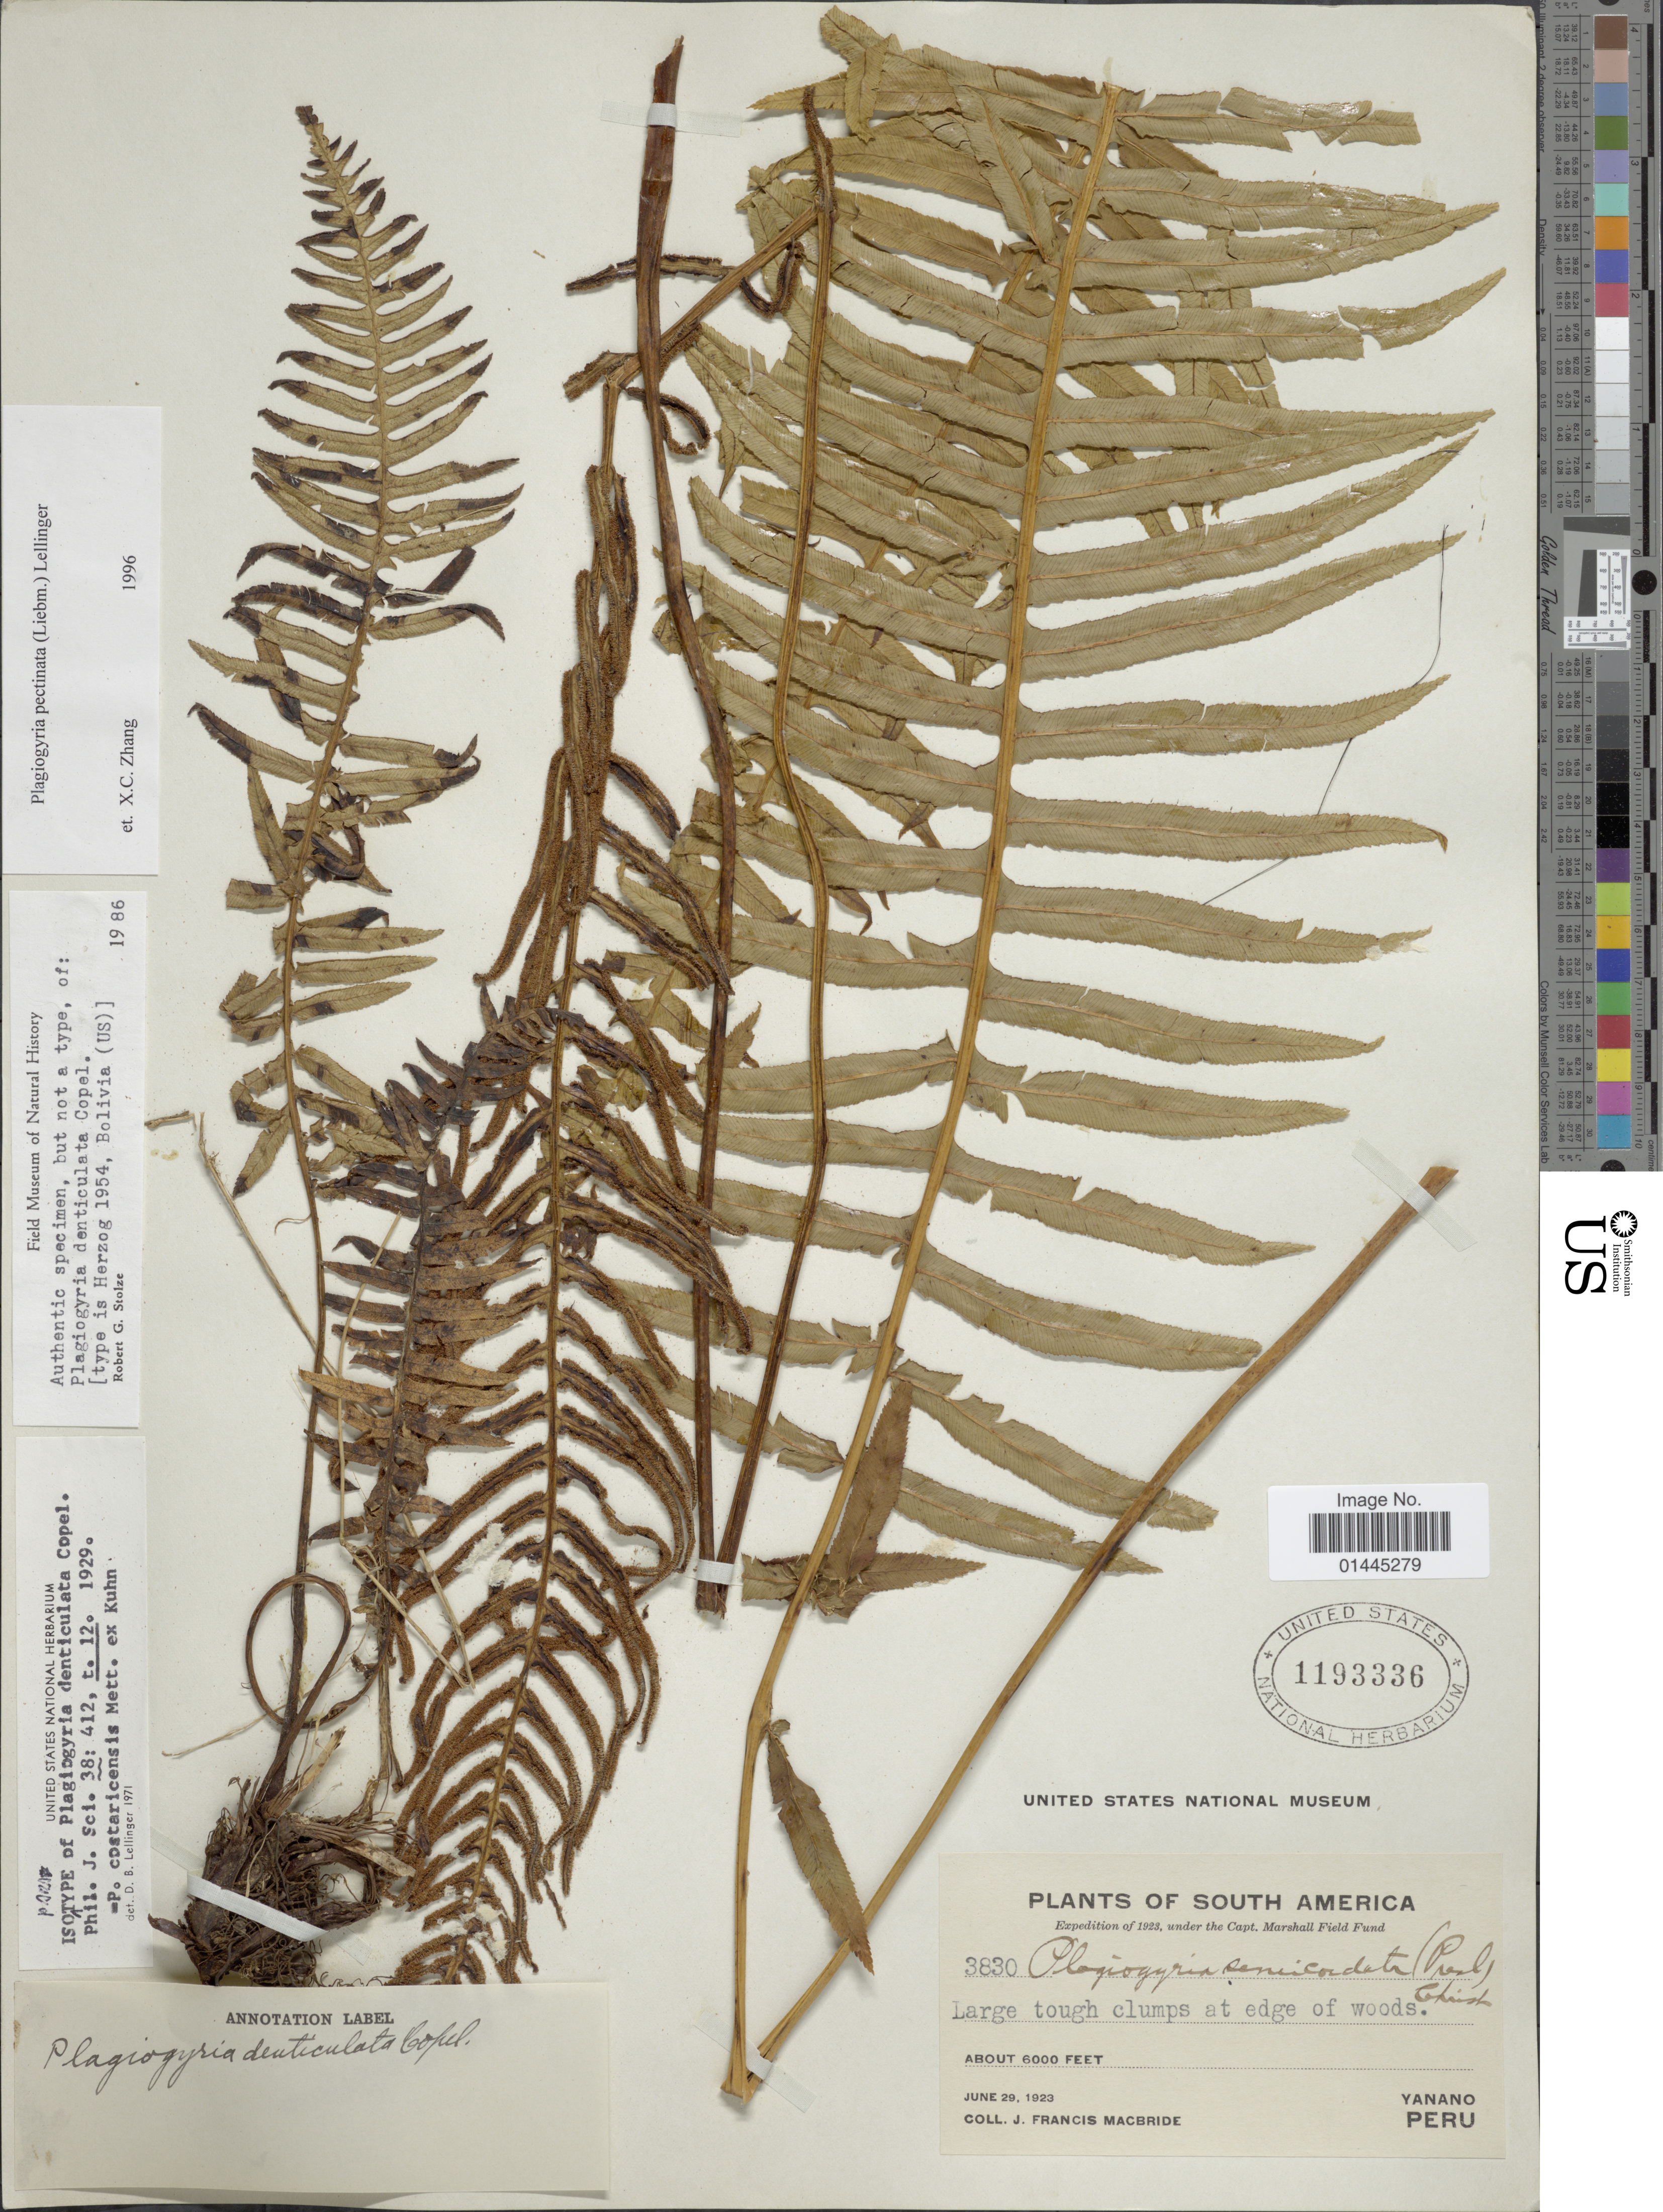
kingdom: Plantae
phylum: Tracheophyta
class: Polypodiopsida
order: Cyatheales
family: Plagiogyriaceae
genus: Plagiogyria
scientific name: Plagiogyria costaricensis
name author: Mett. ex Kuhn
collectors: J. F. Macbride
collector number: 3830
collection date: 1923-06-29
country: Peru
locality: Yanano.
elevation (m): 1829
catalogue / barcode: US 1193336